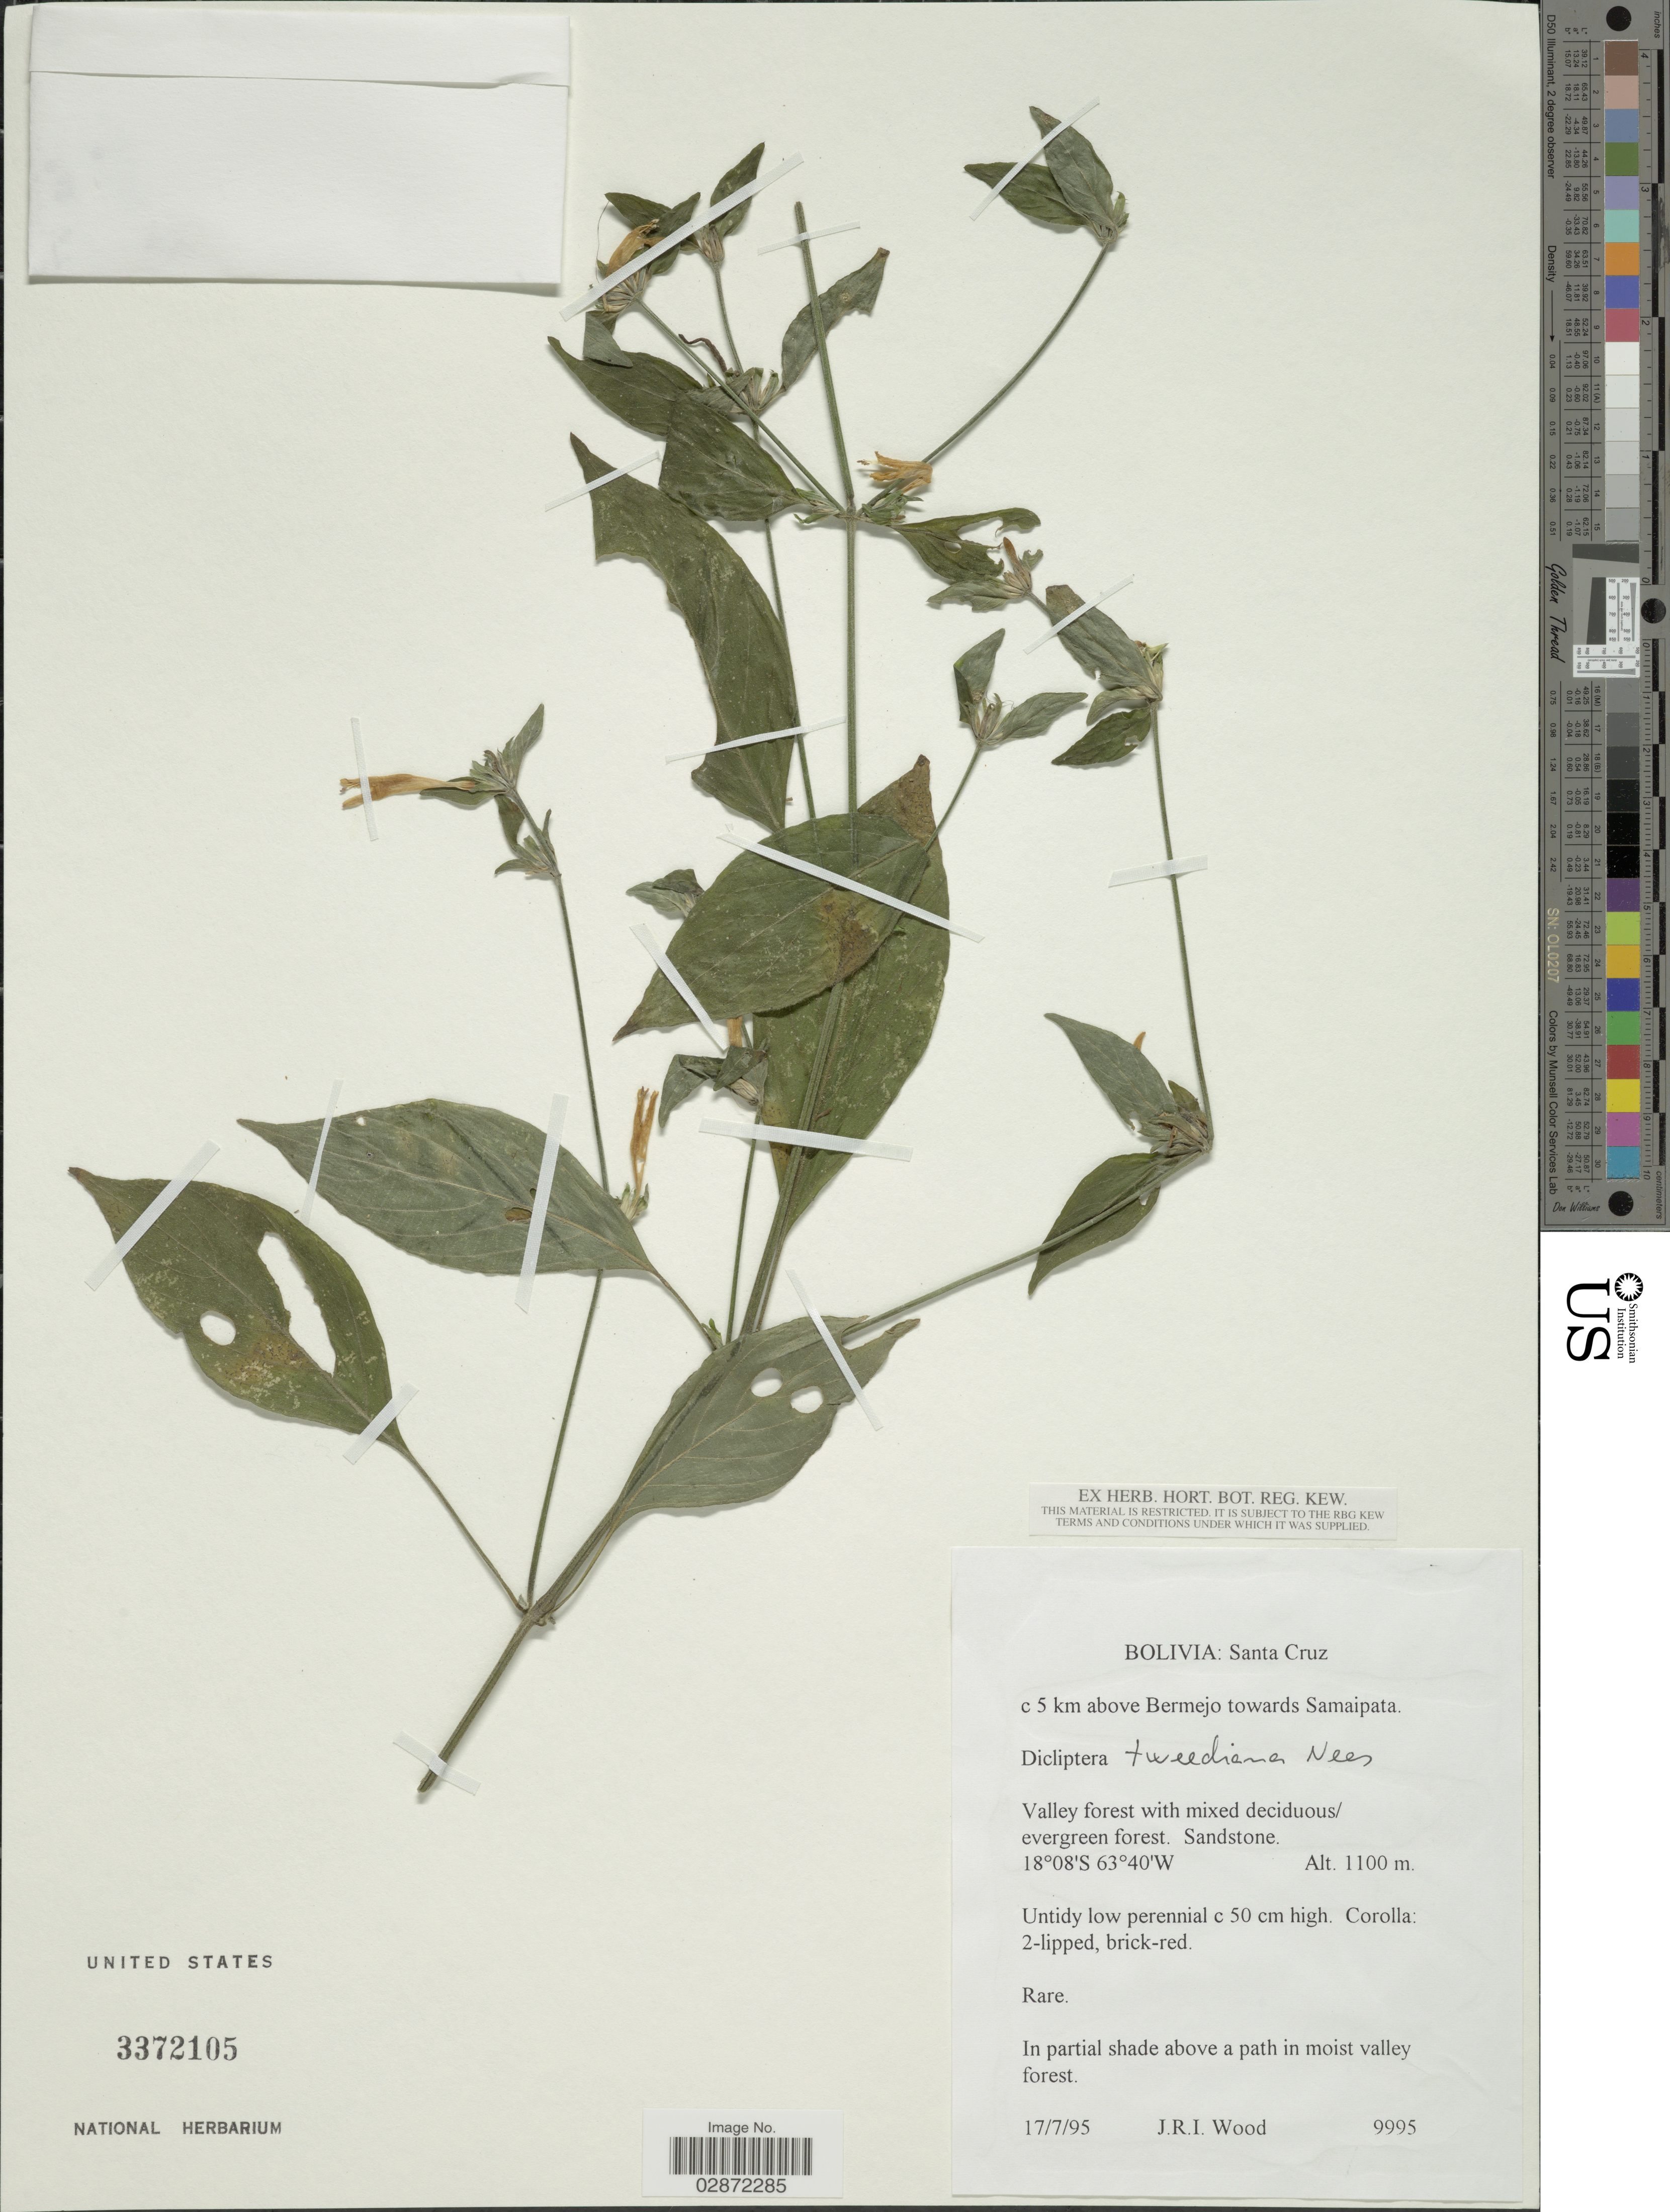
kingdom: Plantae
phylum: Tracheophyta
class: Magnoliopsida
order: Lamiales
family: Acanthaceae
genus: Dicliptera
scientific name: Dicliptera squarrosa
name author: Nees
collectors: J. R. I. Wood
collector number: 9995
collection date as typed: Transcribed d/m/y: 17/7/95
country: Bolivia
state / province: Santa Cruz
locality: C 5 km above Bermejo towards Samaipata.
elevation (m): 1100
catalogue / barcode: US 3372105